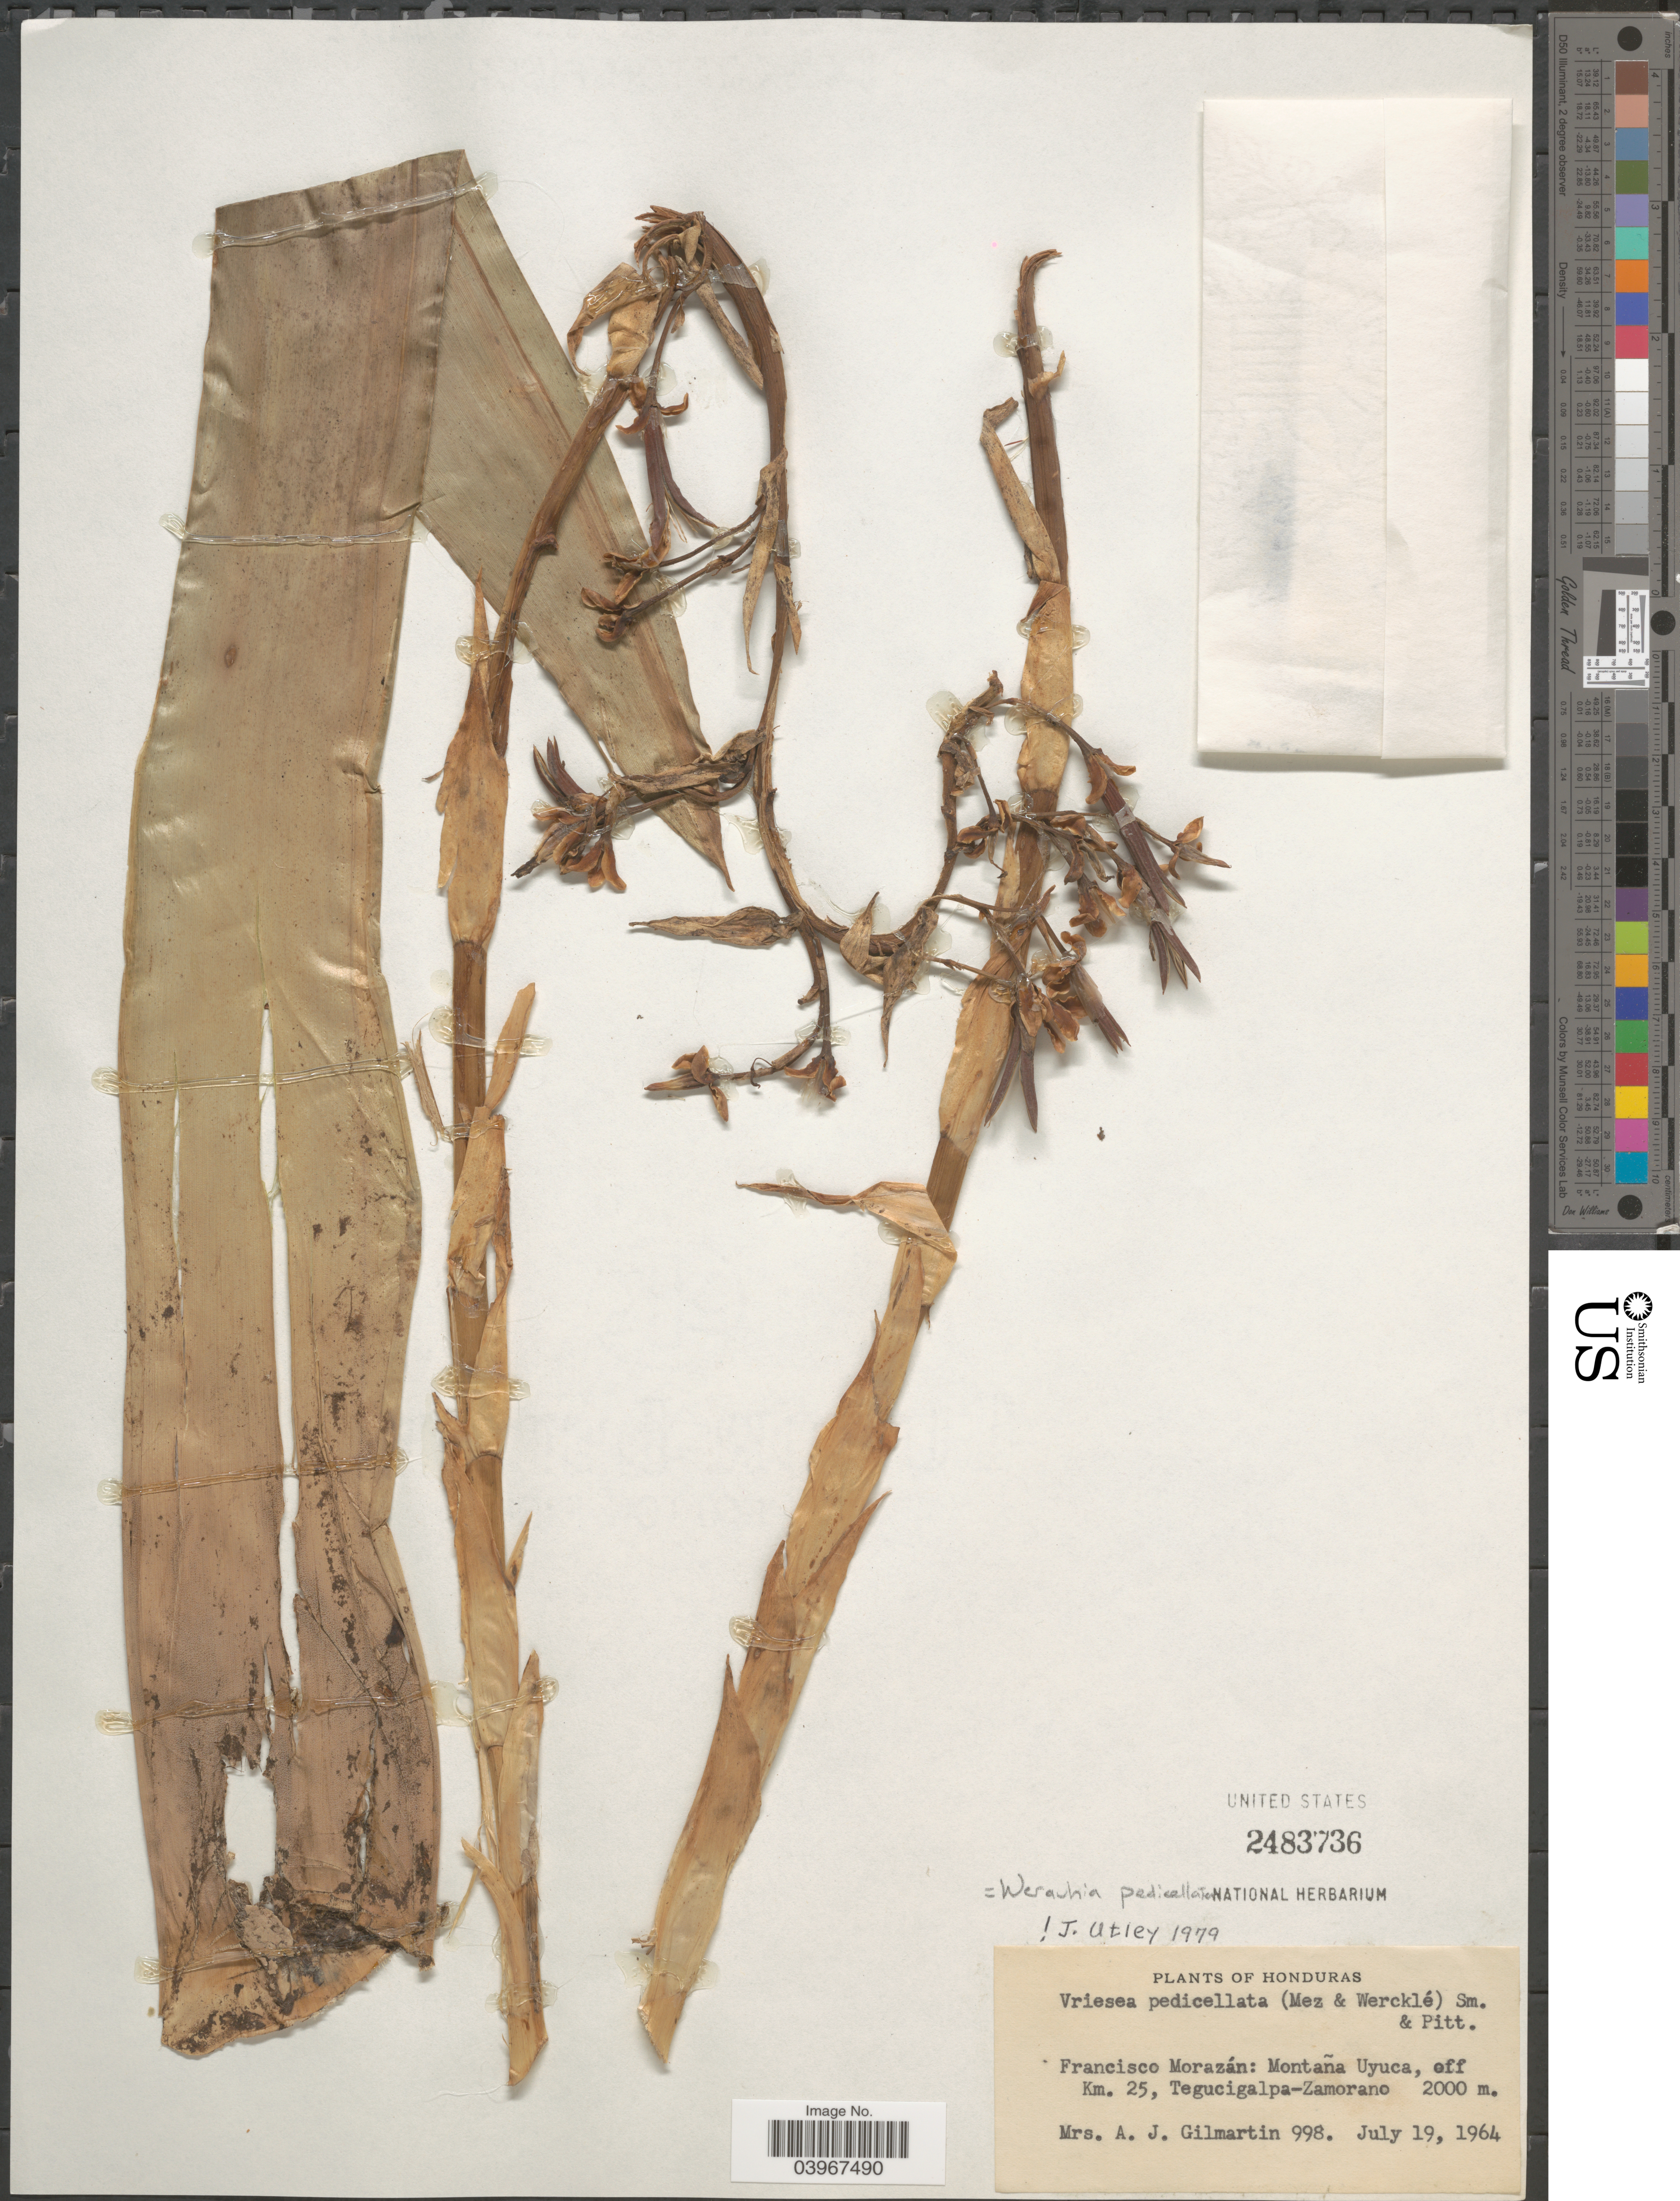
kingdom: Plantae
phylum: Tracheophyta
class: Liliopsida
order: Poales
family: Bromeliaceae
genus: Werauhia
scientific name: Werauhia pedicellata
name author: (Mez & Wercklé) J.R. Grant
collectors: A. J. Gilmartin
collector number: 998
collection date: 1964-07-19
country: Honduras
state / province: Fco. Morazán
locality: Montañ Uyuca, off Km. 25, Tegucigalpa- Zamorano.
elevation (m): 2000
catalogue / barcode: US 2483736